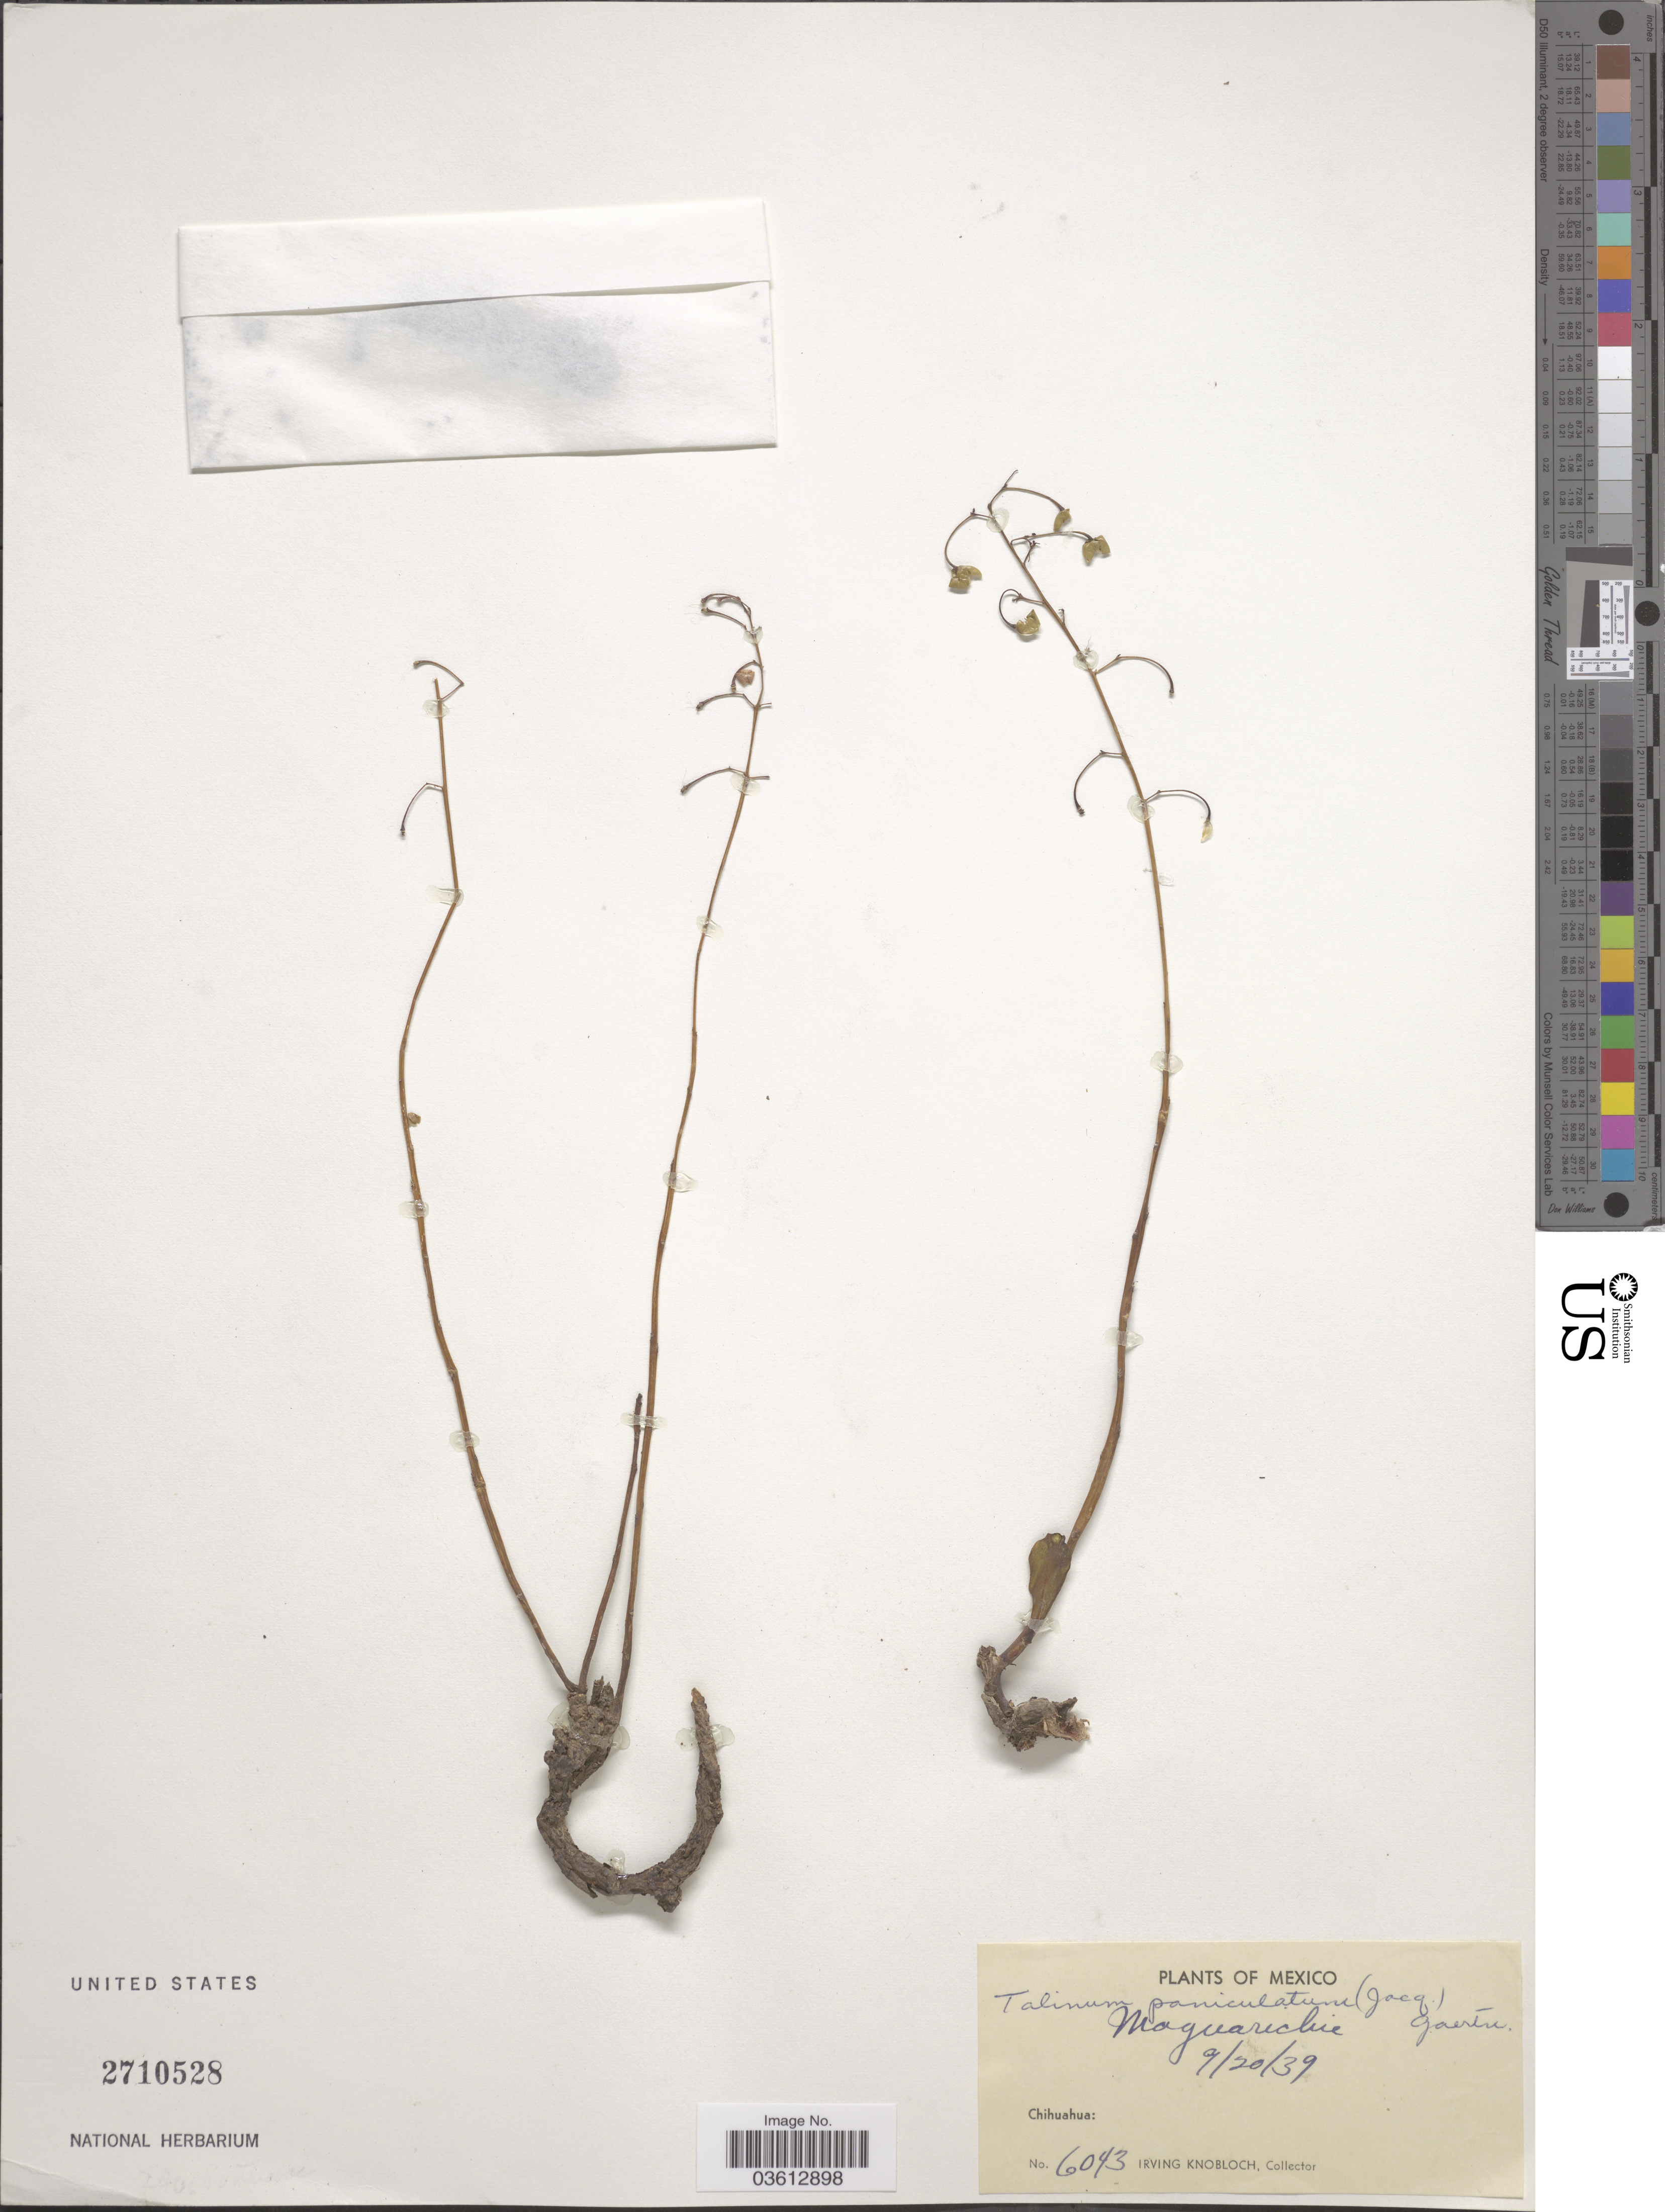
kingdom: Plantae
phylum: Tracheophyta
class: Magnoliopsida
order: Caryophyllales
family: Talinaceae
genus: Talinum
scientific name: Talinum paniculatum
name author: (Jacq.) Gaertn.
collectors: I. W. Knobloch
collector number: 6043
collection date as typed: Transcribed d/m/y: 20/9/39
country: Mexico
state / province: Chihuahua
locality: Maguarichie.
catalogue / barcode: US 2710528